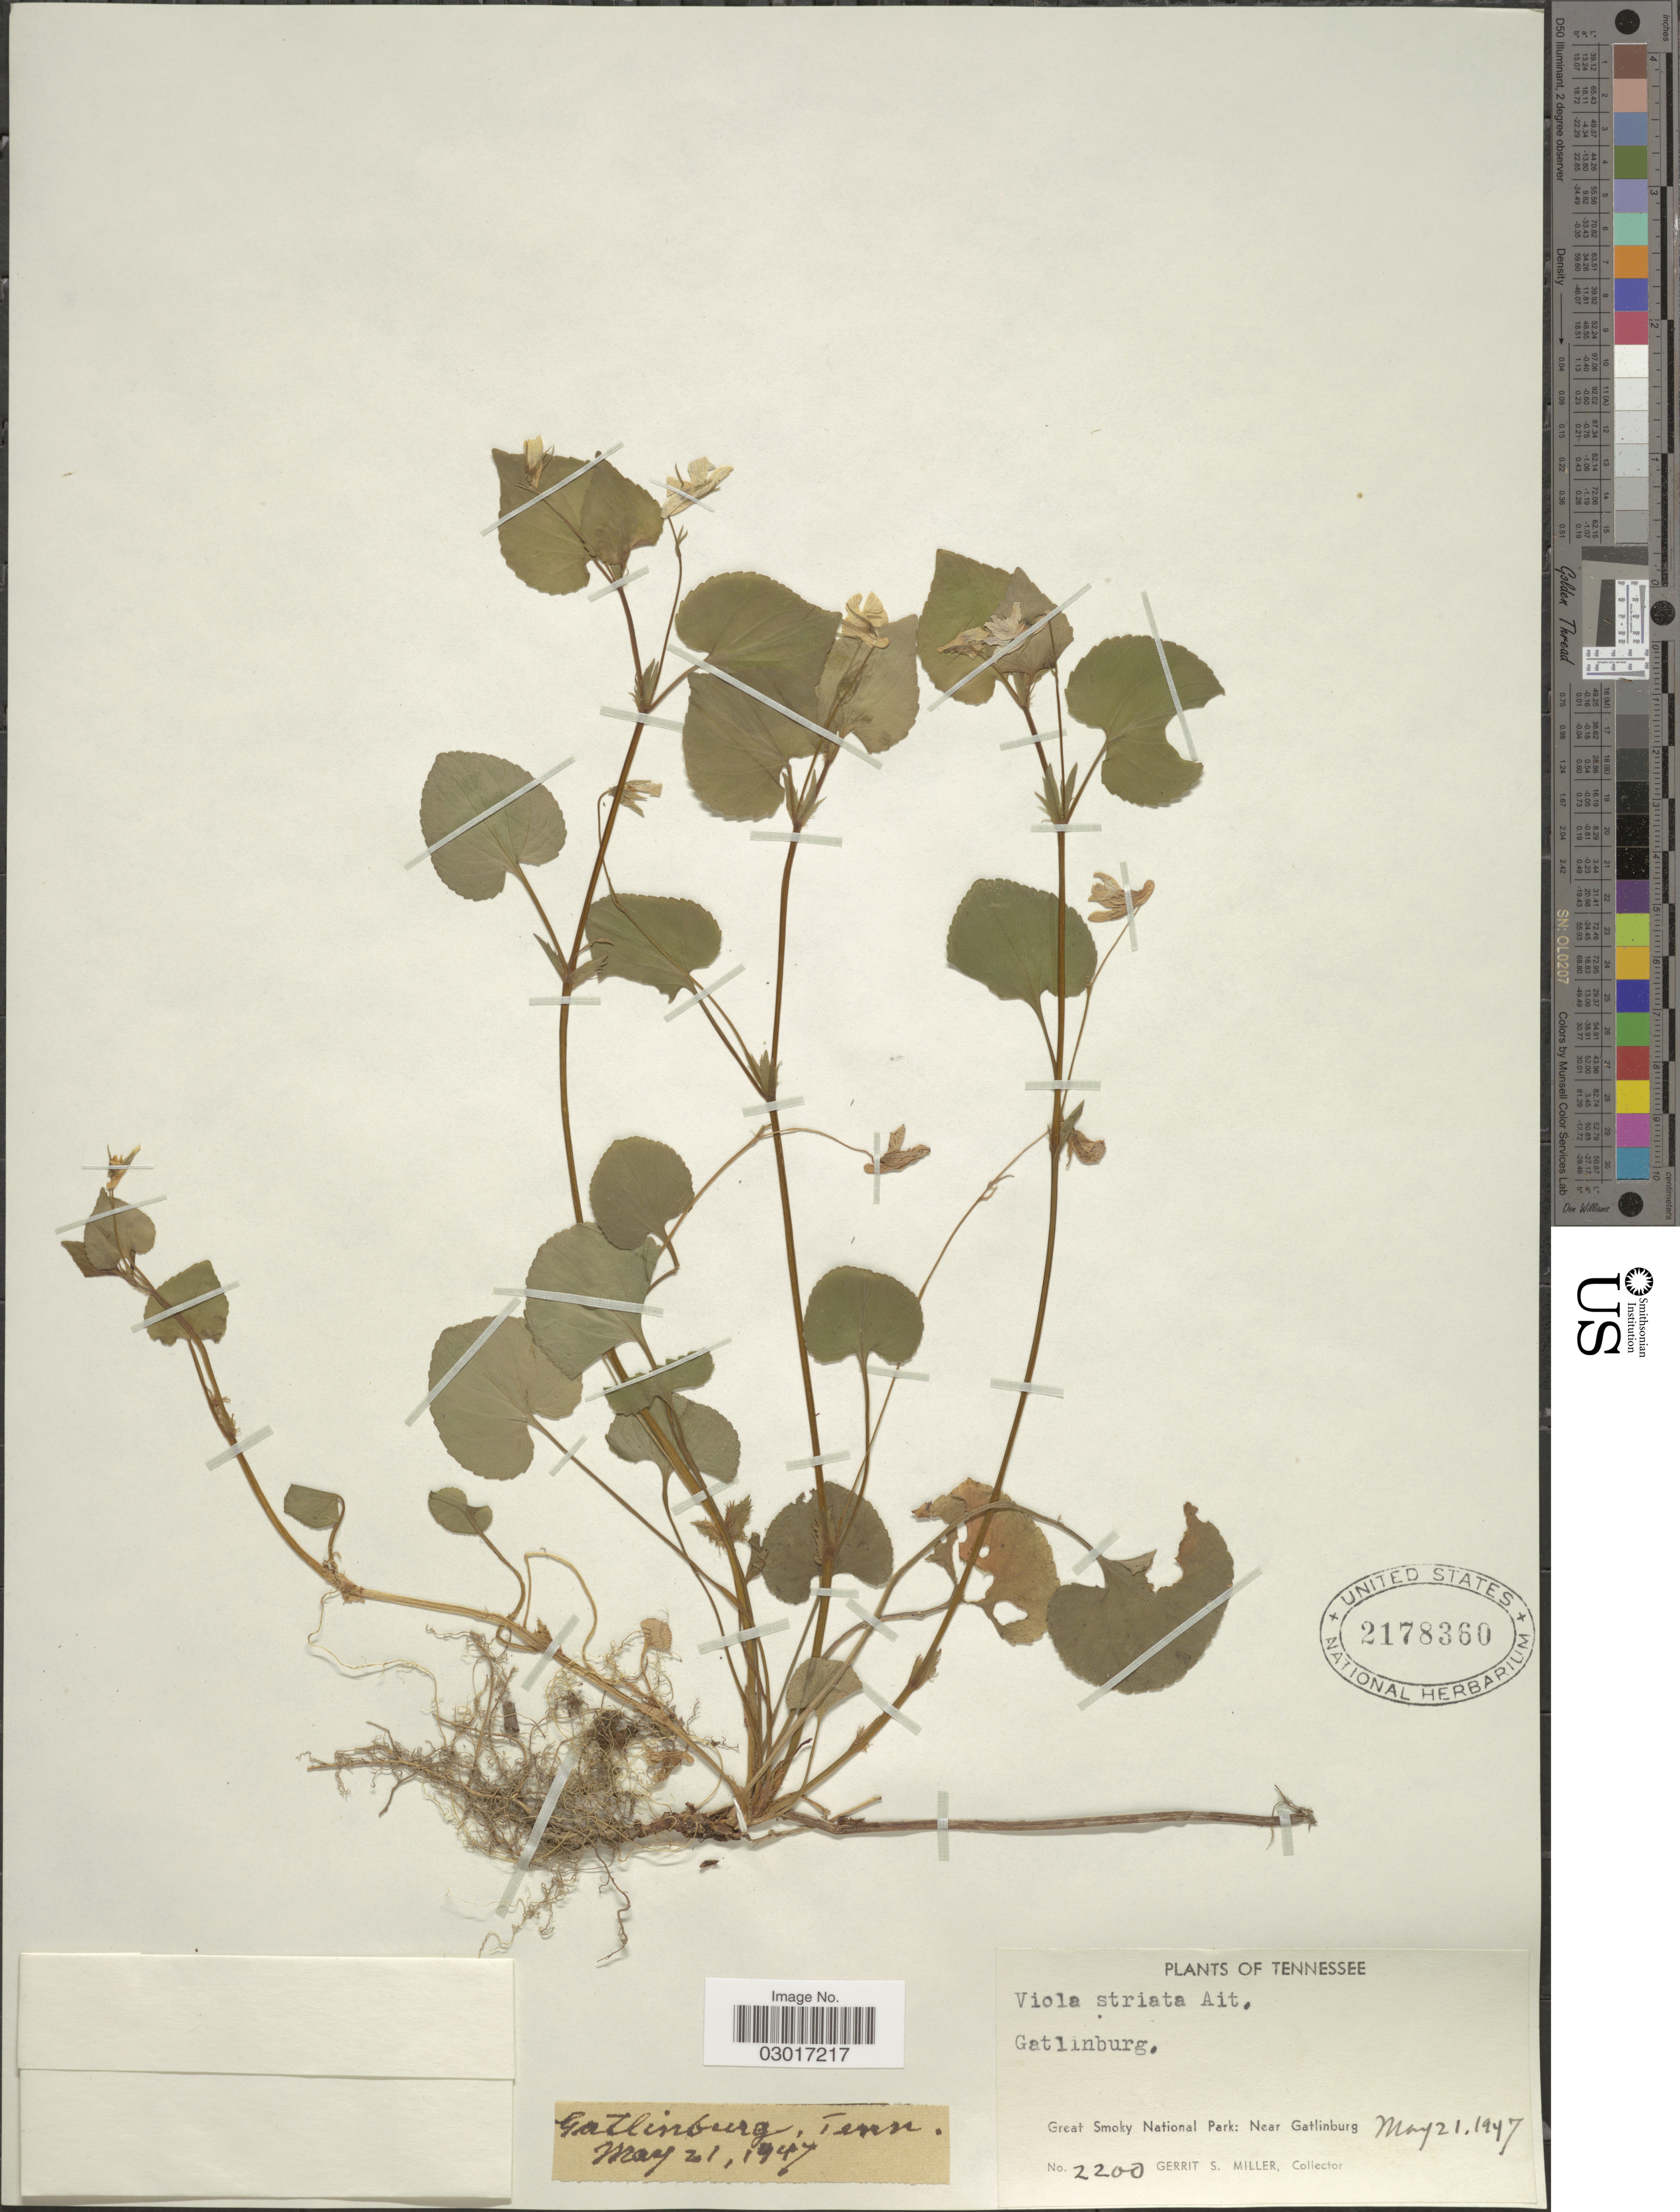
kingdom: Plantae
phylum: Tracheophyta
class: Magnoliopsida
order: Malpighiales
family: Violaceae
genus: Viola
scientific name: Viola striata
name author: Aiton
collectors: G. S. Miller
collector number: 2200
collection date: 1947-05-21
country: United States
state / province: Tennessee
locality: Gatlinburg. Great Smoky National Park: Near Gatlinburg.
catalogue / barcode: US 2178360